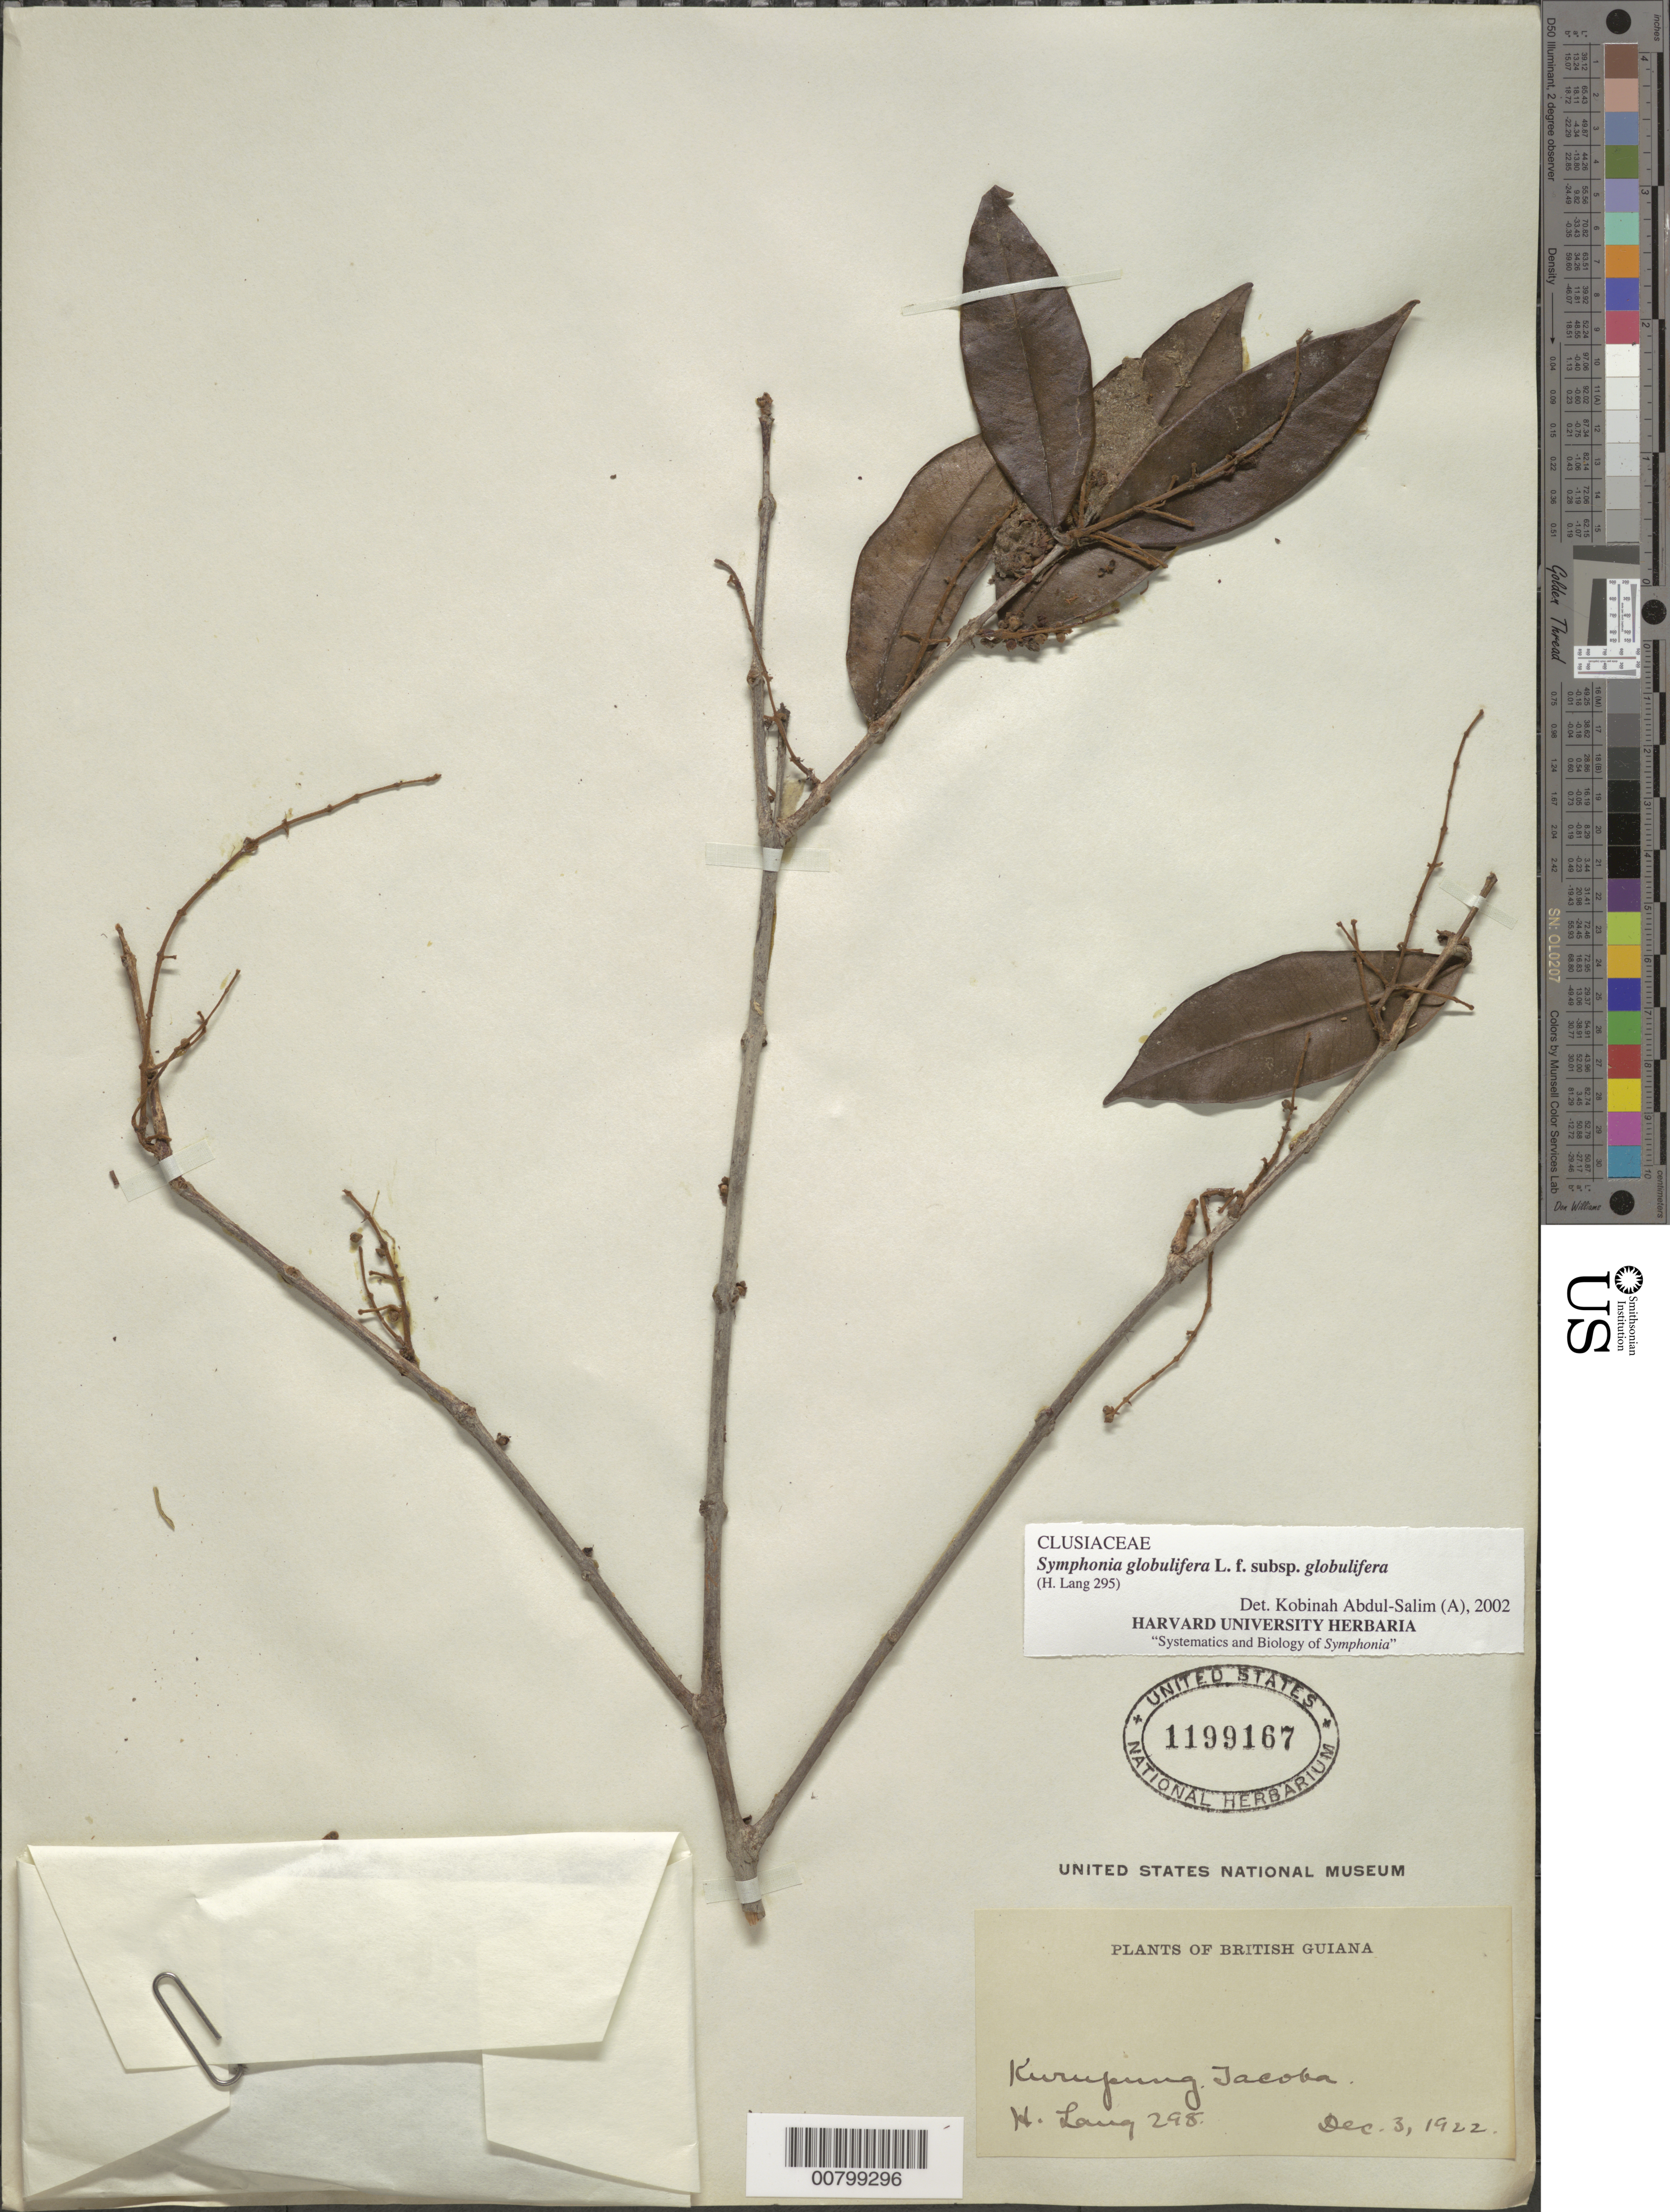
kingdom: Plantae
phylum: Tracheophyta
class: Magnoliopsida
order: Malpighiales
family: Clusiaceae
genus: Symphonia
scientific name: Symphonia globulifera subsp. globulifera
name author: L. f.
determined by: Abdul-Salim, K.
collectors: H. Lang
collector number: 298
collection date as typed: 3-Dec-22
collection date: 1922-12-03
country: Guyana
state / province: Cuyuni-Mazaruni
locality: Kurupung, Takuba (Jacoba?) Creek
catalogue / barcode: US 1199167